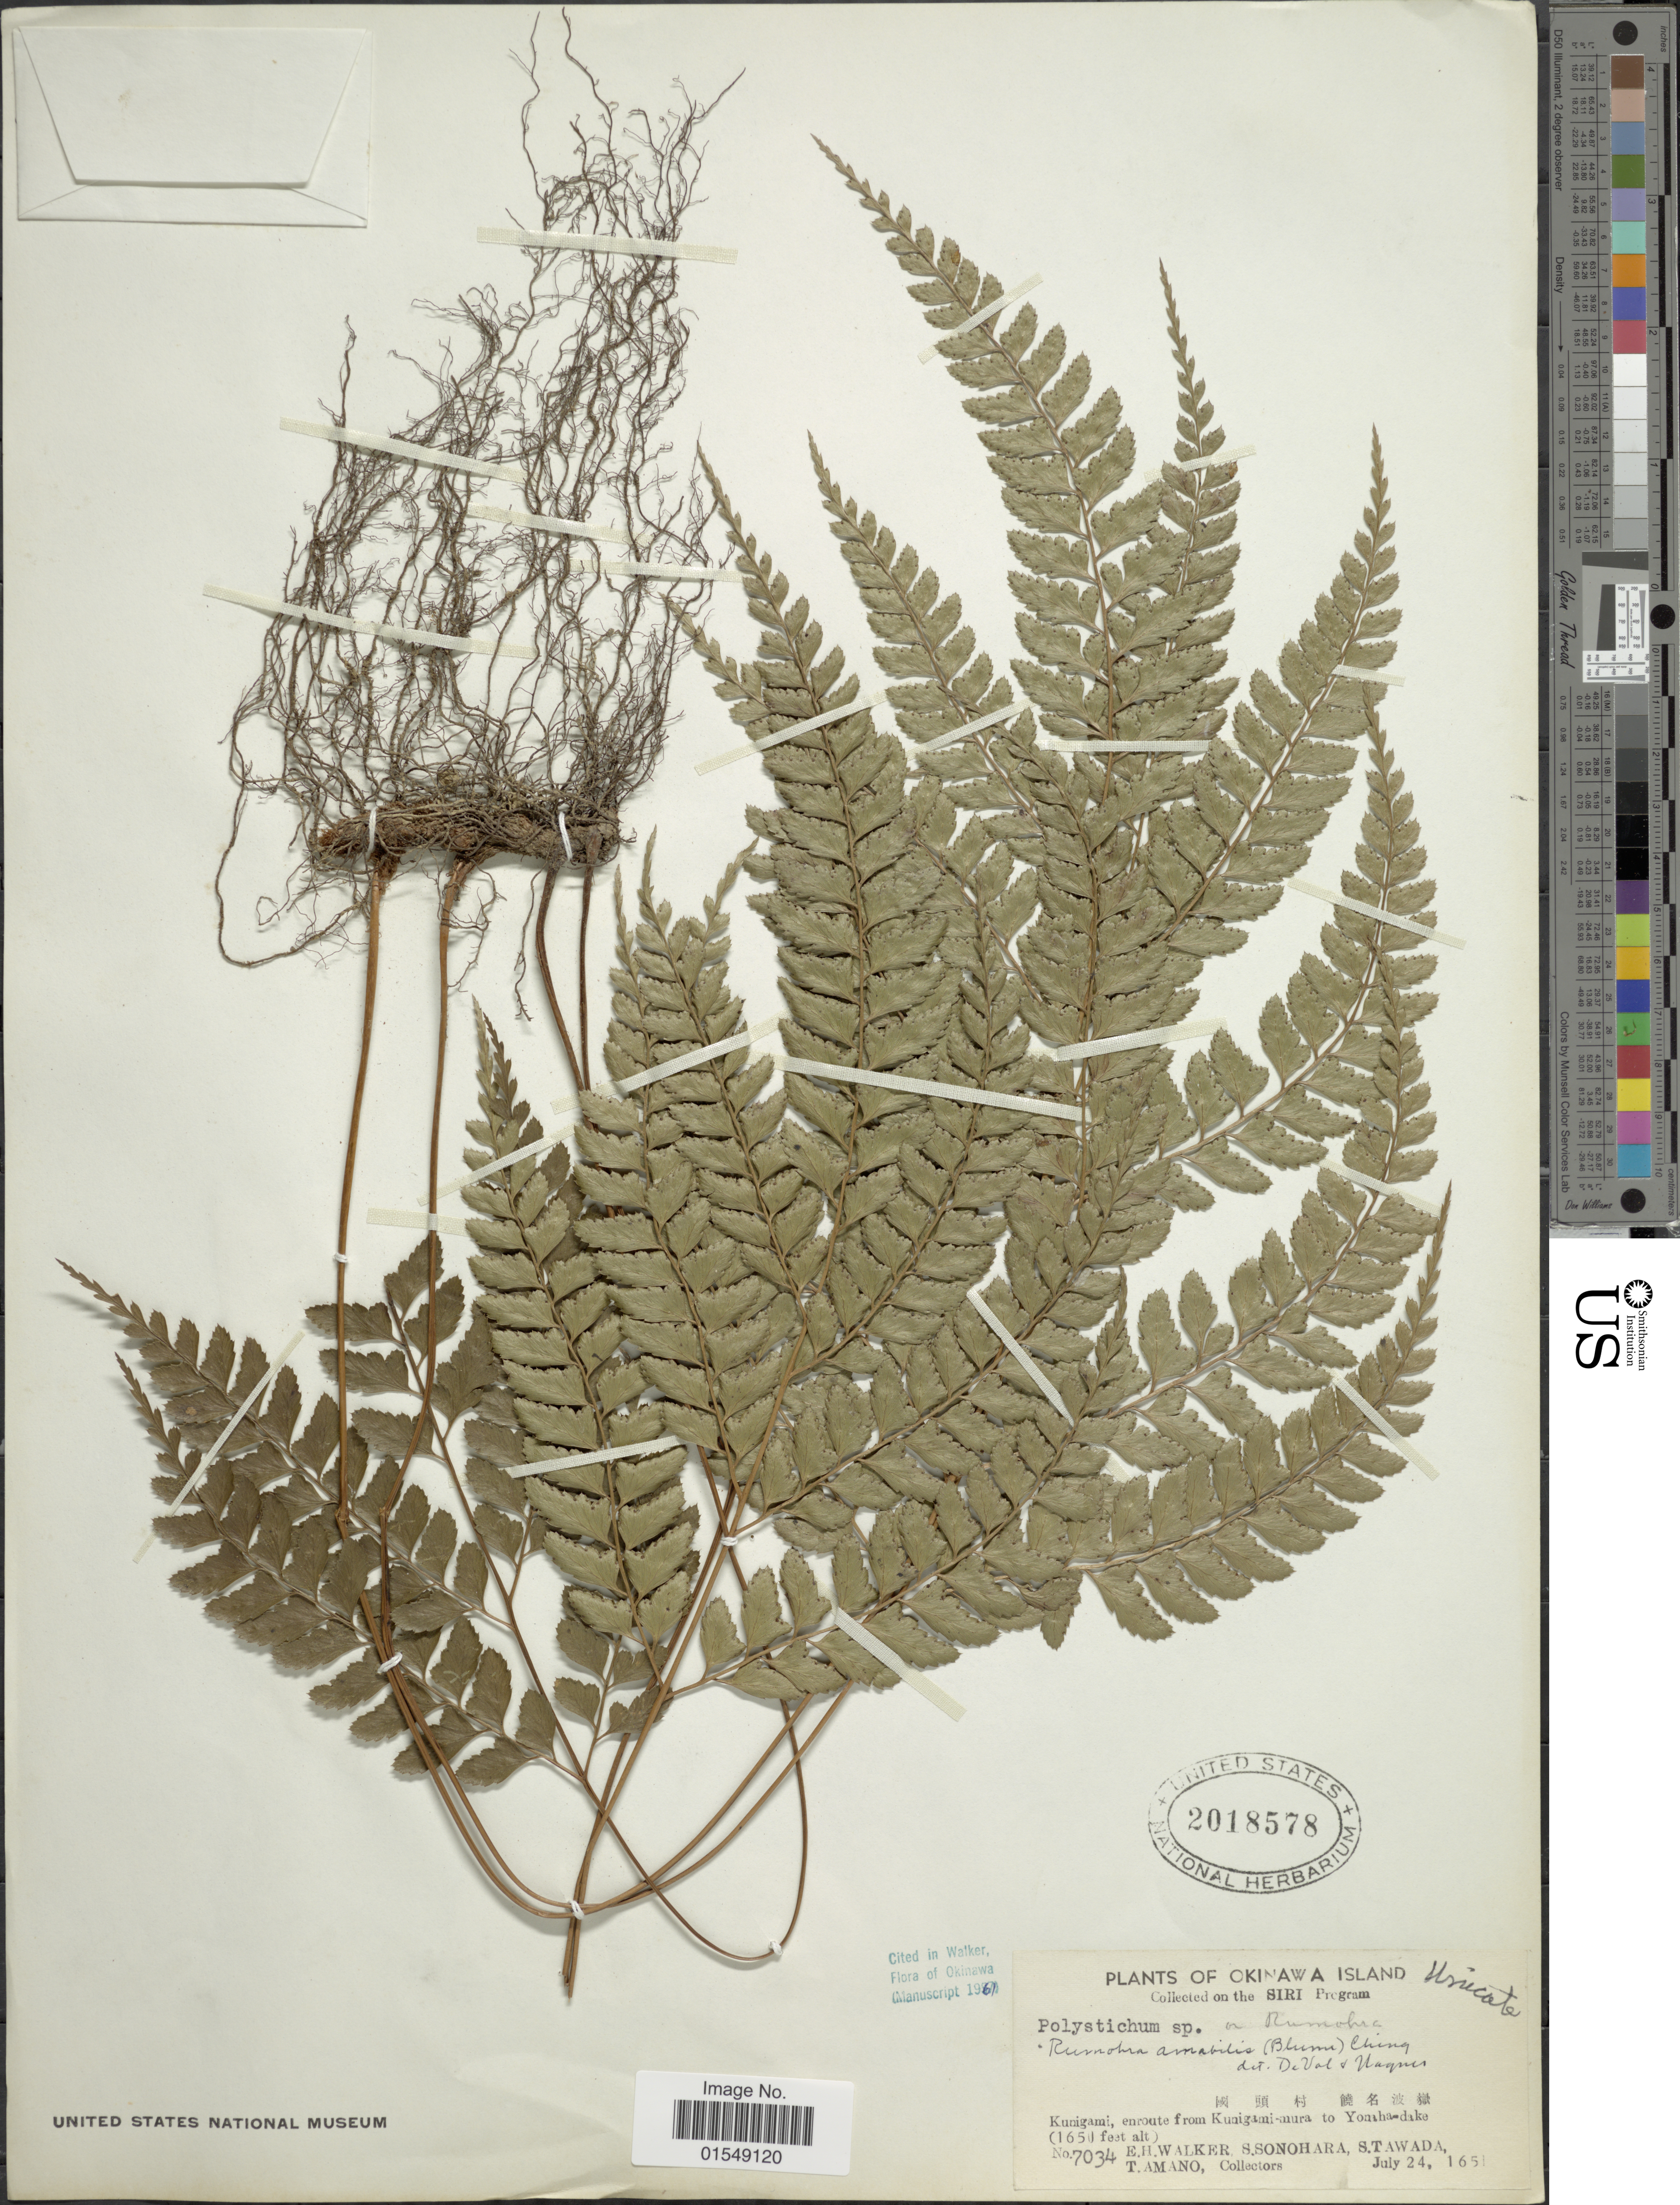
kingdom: Plantae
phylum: Tracheophyta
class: Polypodiopsida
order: Polypodiales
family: Dryopteridaceae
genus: Arachniodes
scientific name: Arachniodes okinawensis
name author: Nakaike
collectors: E. H. Walker, S. Sonohara, S. Tawada & T. Amano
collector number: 7034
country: Japan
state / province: Okinawa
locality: Okinawa Island, Kunigami, enroute from Kunigami-mura to Yonaha-dake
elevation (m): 503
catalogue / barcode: US 2018578